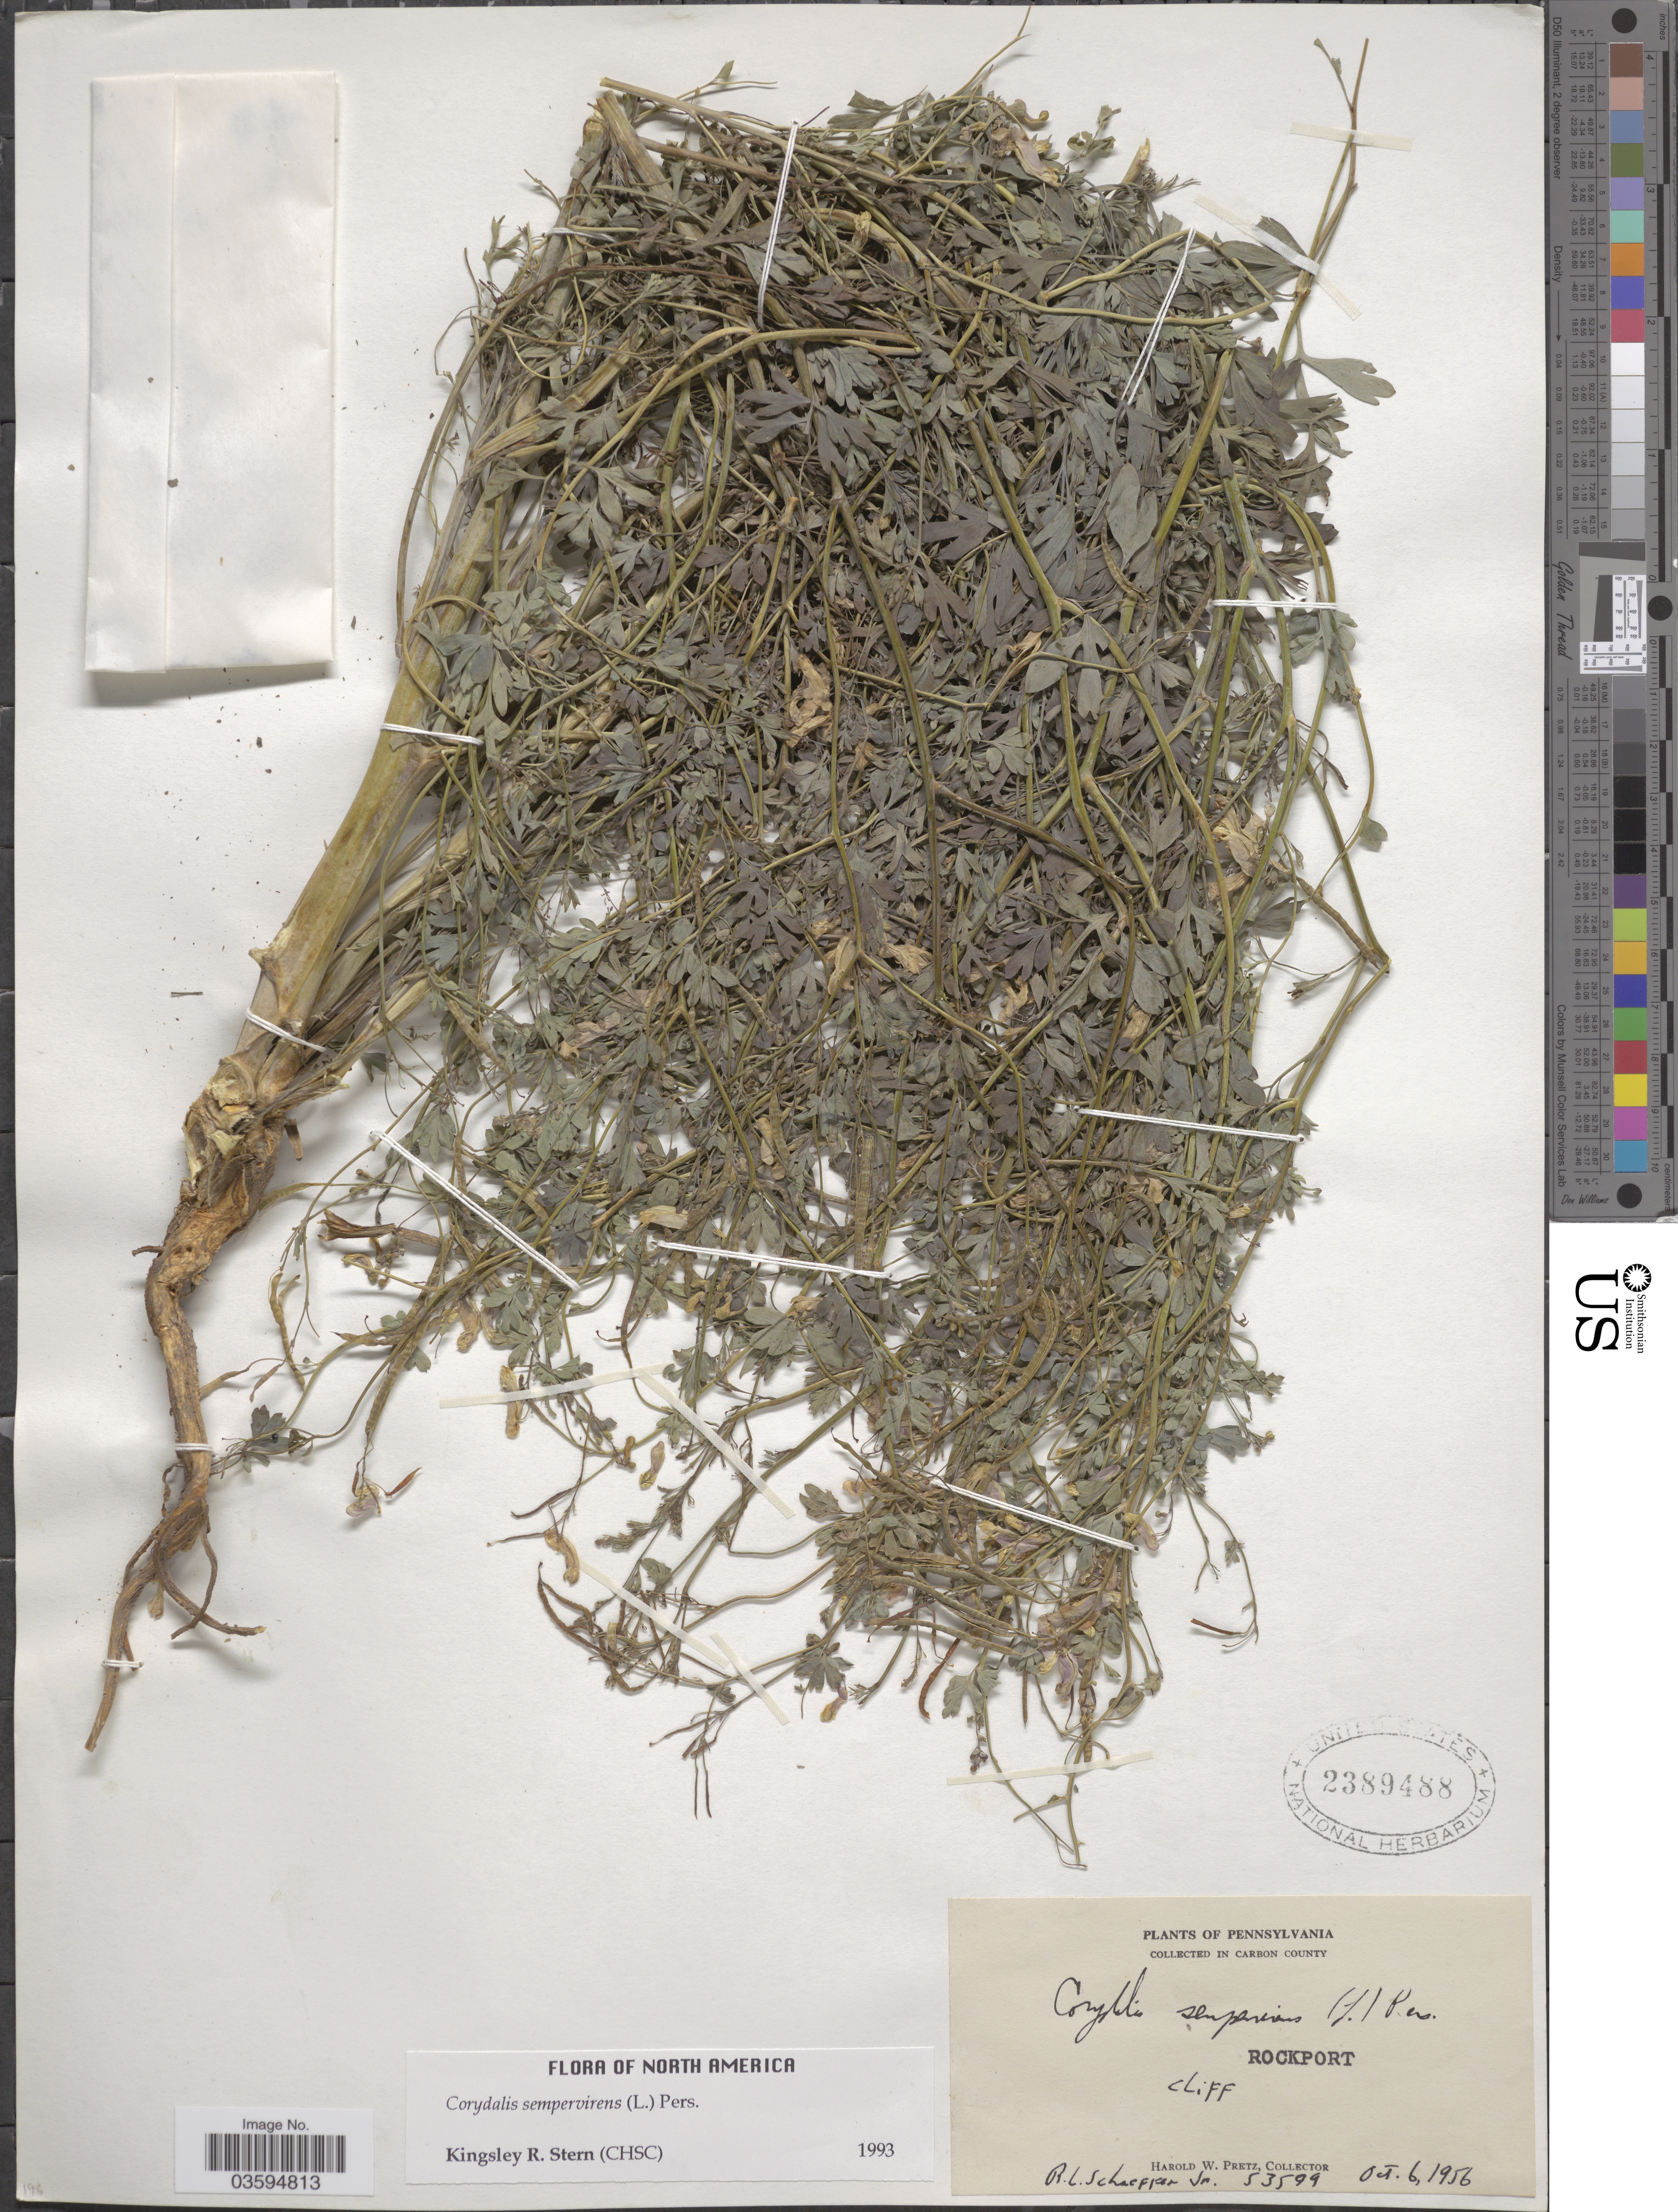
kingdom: Plantae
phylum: Tracheophyta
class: Magnoliopsida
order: Ranunculales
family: Papaveraceae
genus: Capnoides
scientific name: Capnoides sempervirens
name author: (L.) Borkh.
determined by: Strong, M. T., (US), Smithsonian Institution - National Museum of Natural History (UNITED STATES)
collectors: H. W. Pretz & R. L. Schaeffer Jr.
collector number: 53599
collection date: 1956-10-06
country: United States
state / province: Pennsylvania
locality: In Carbon County. Rockport. Cliff.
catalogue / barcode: US 2389488